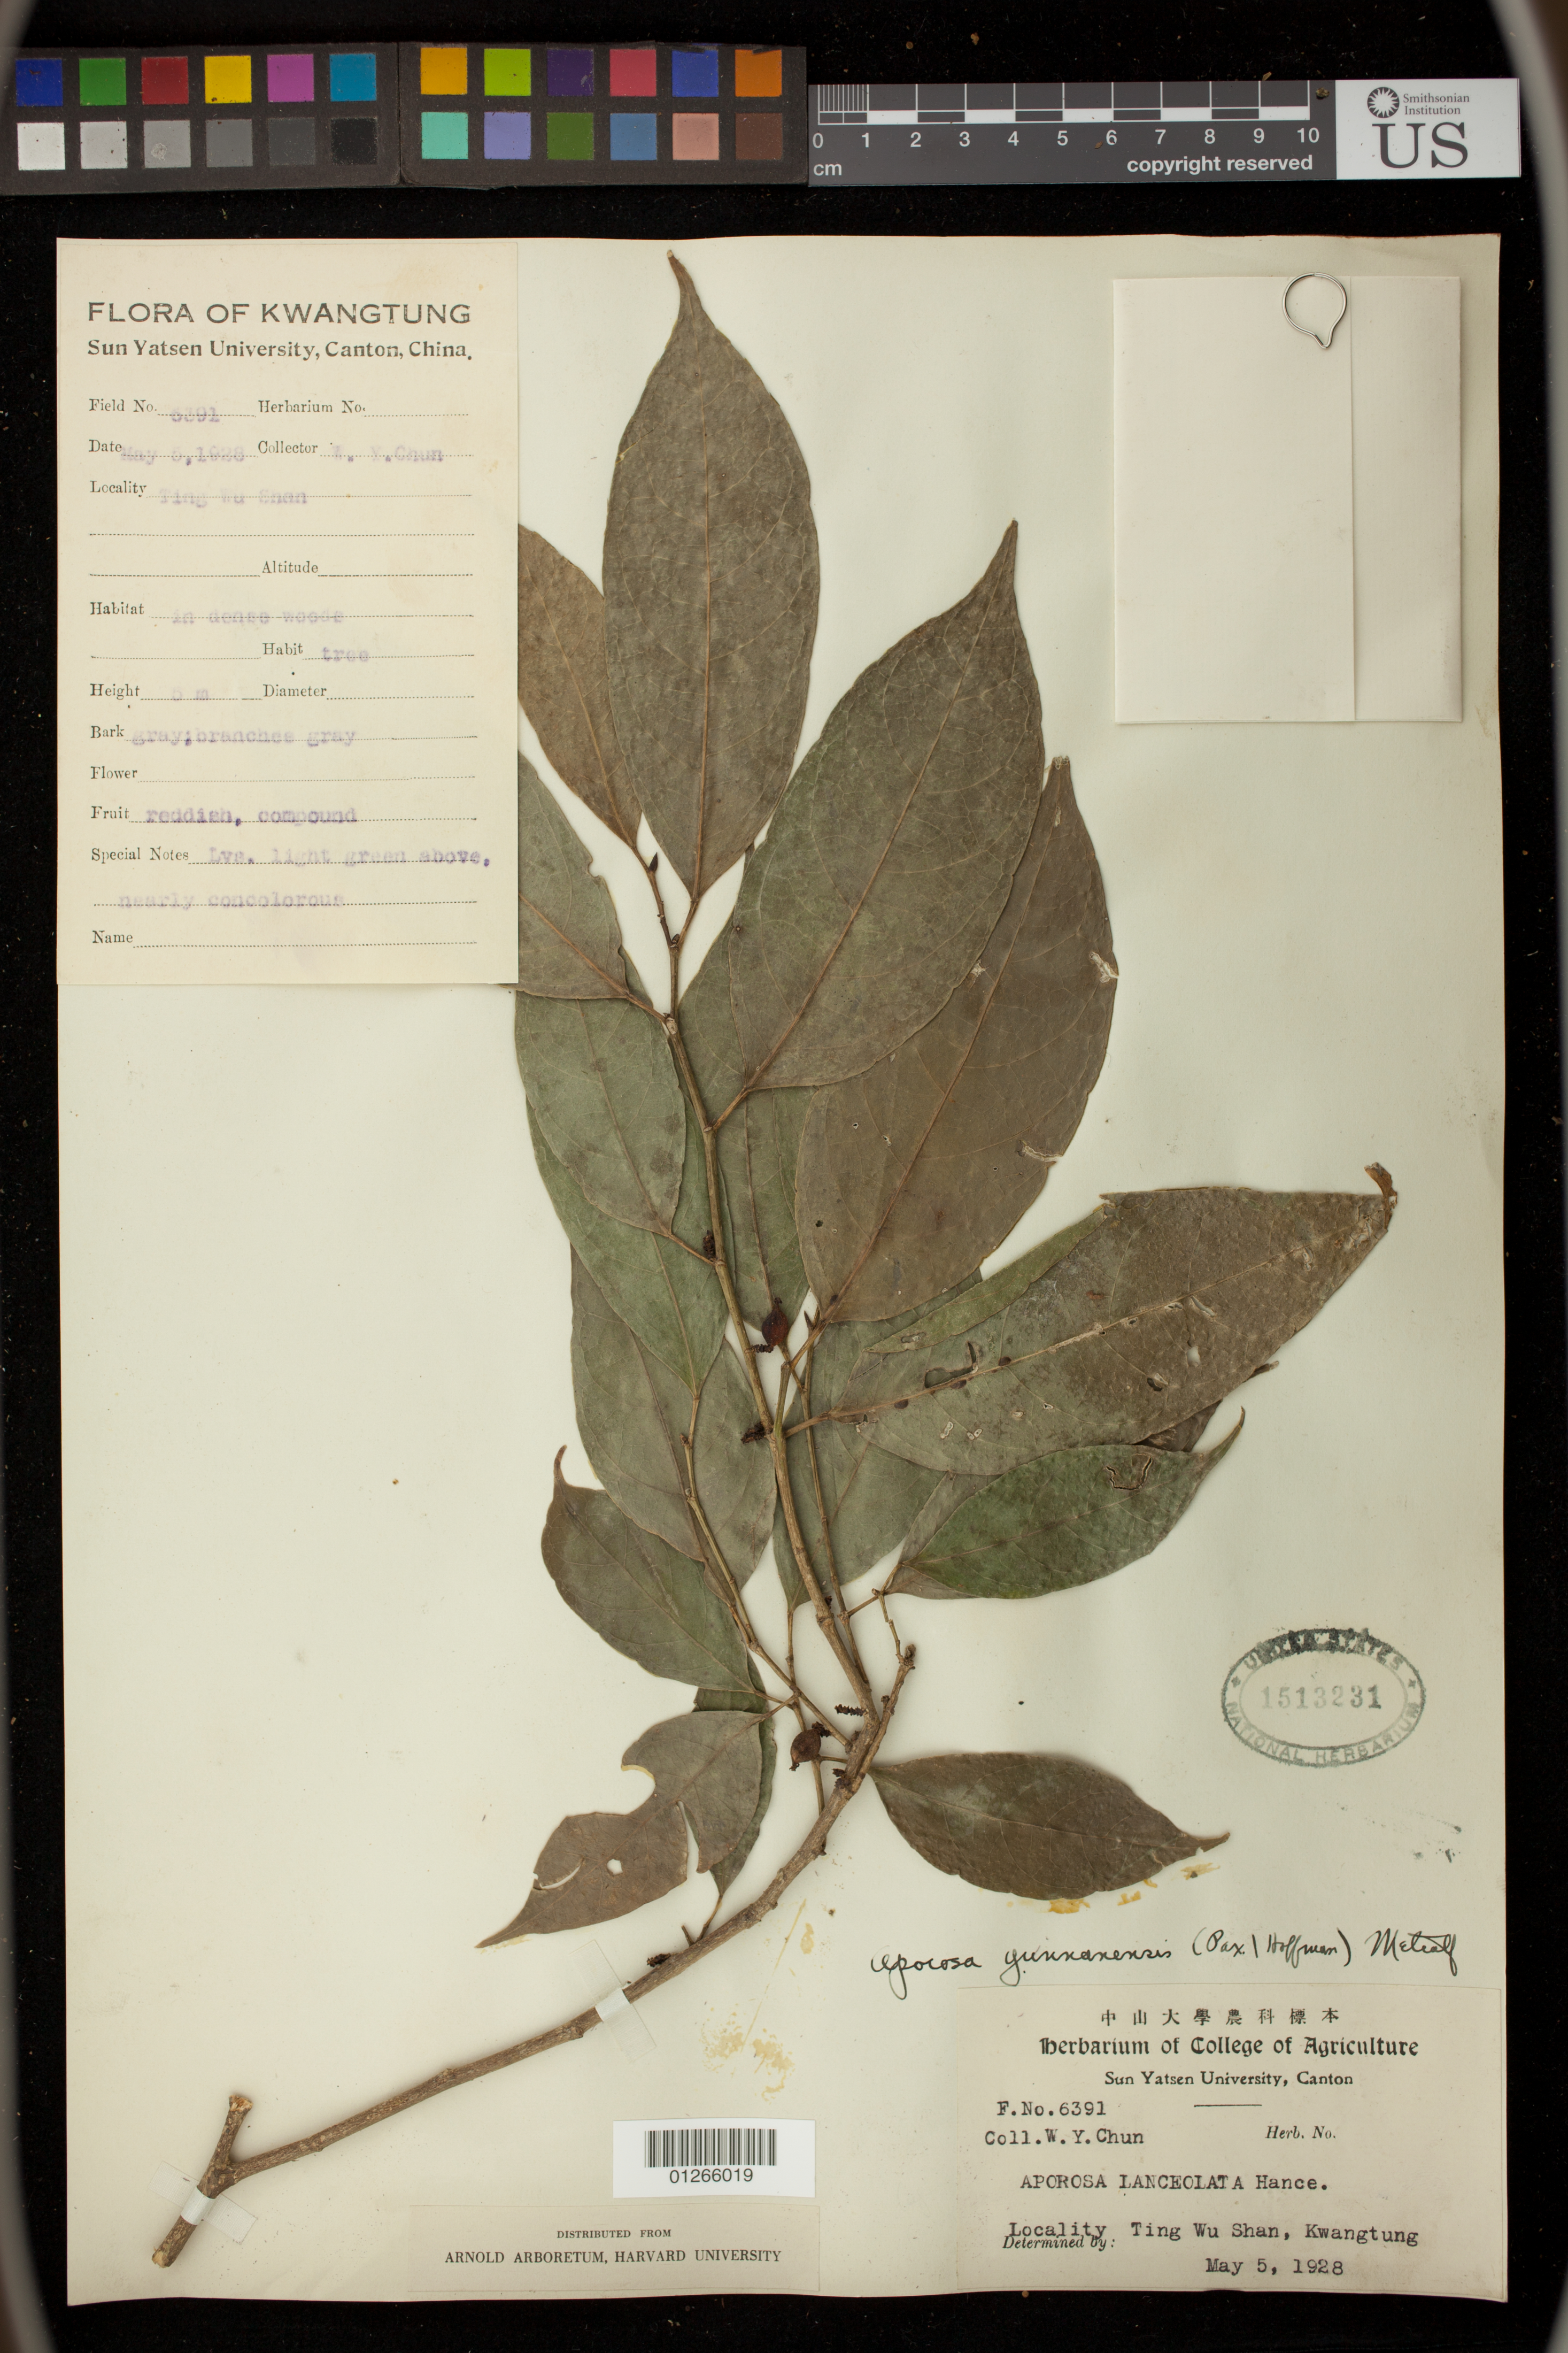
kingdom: Plantae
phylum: Tracheophyta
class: Magnoliopsida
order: Malpighiales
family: Phyllanthaceae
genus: Aporosa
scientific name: Aporosa yunnanensis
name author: (Pax & K. Hoffm.) F.P. Metcalf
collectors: W. Y. Chun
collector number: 6391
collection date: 1928-05-05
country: China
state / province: Guangdong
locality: Ting Wu Shan, Kwangtung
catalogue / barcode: US 1513231